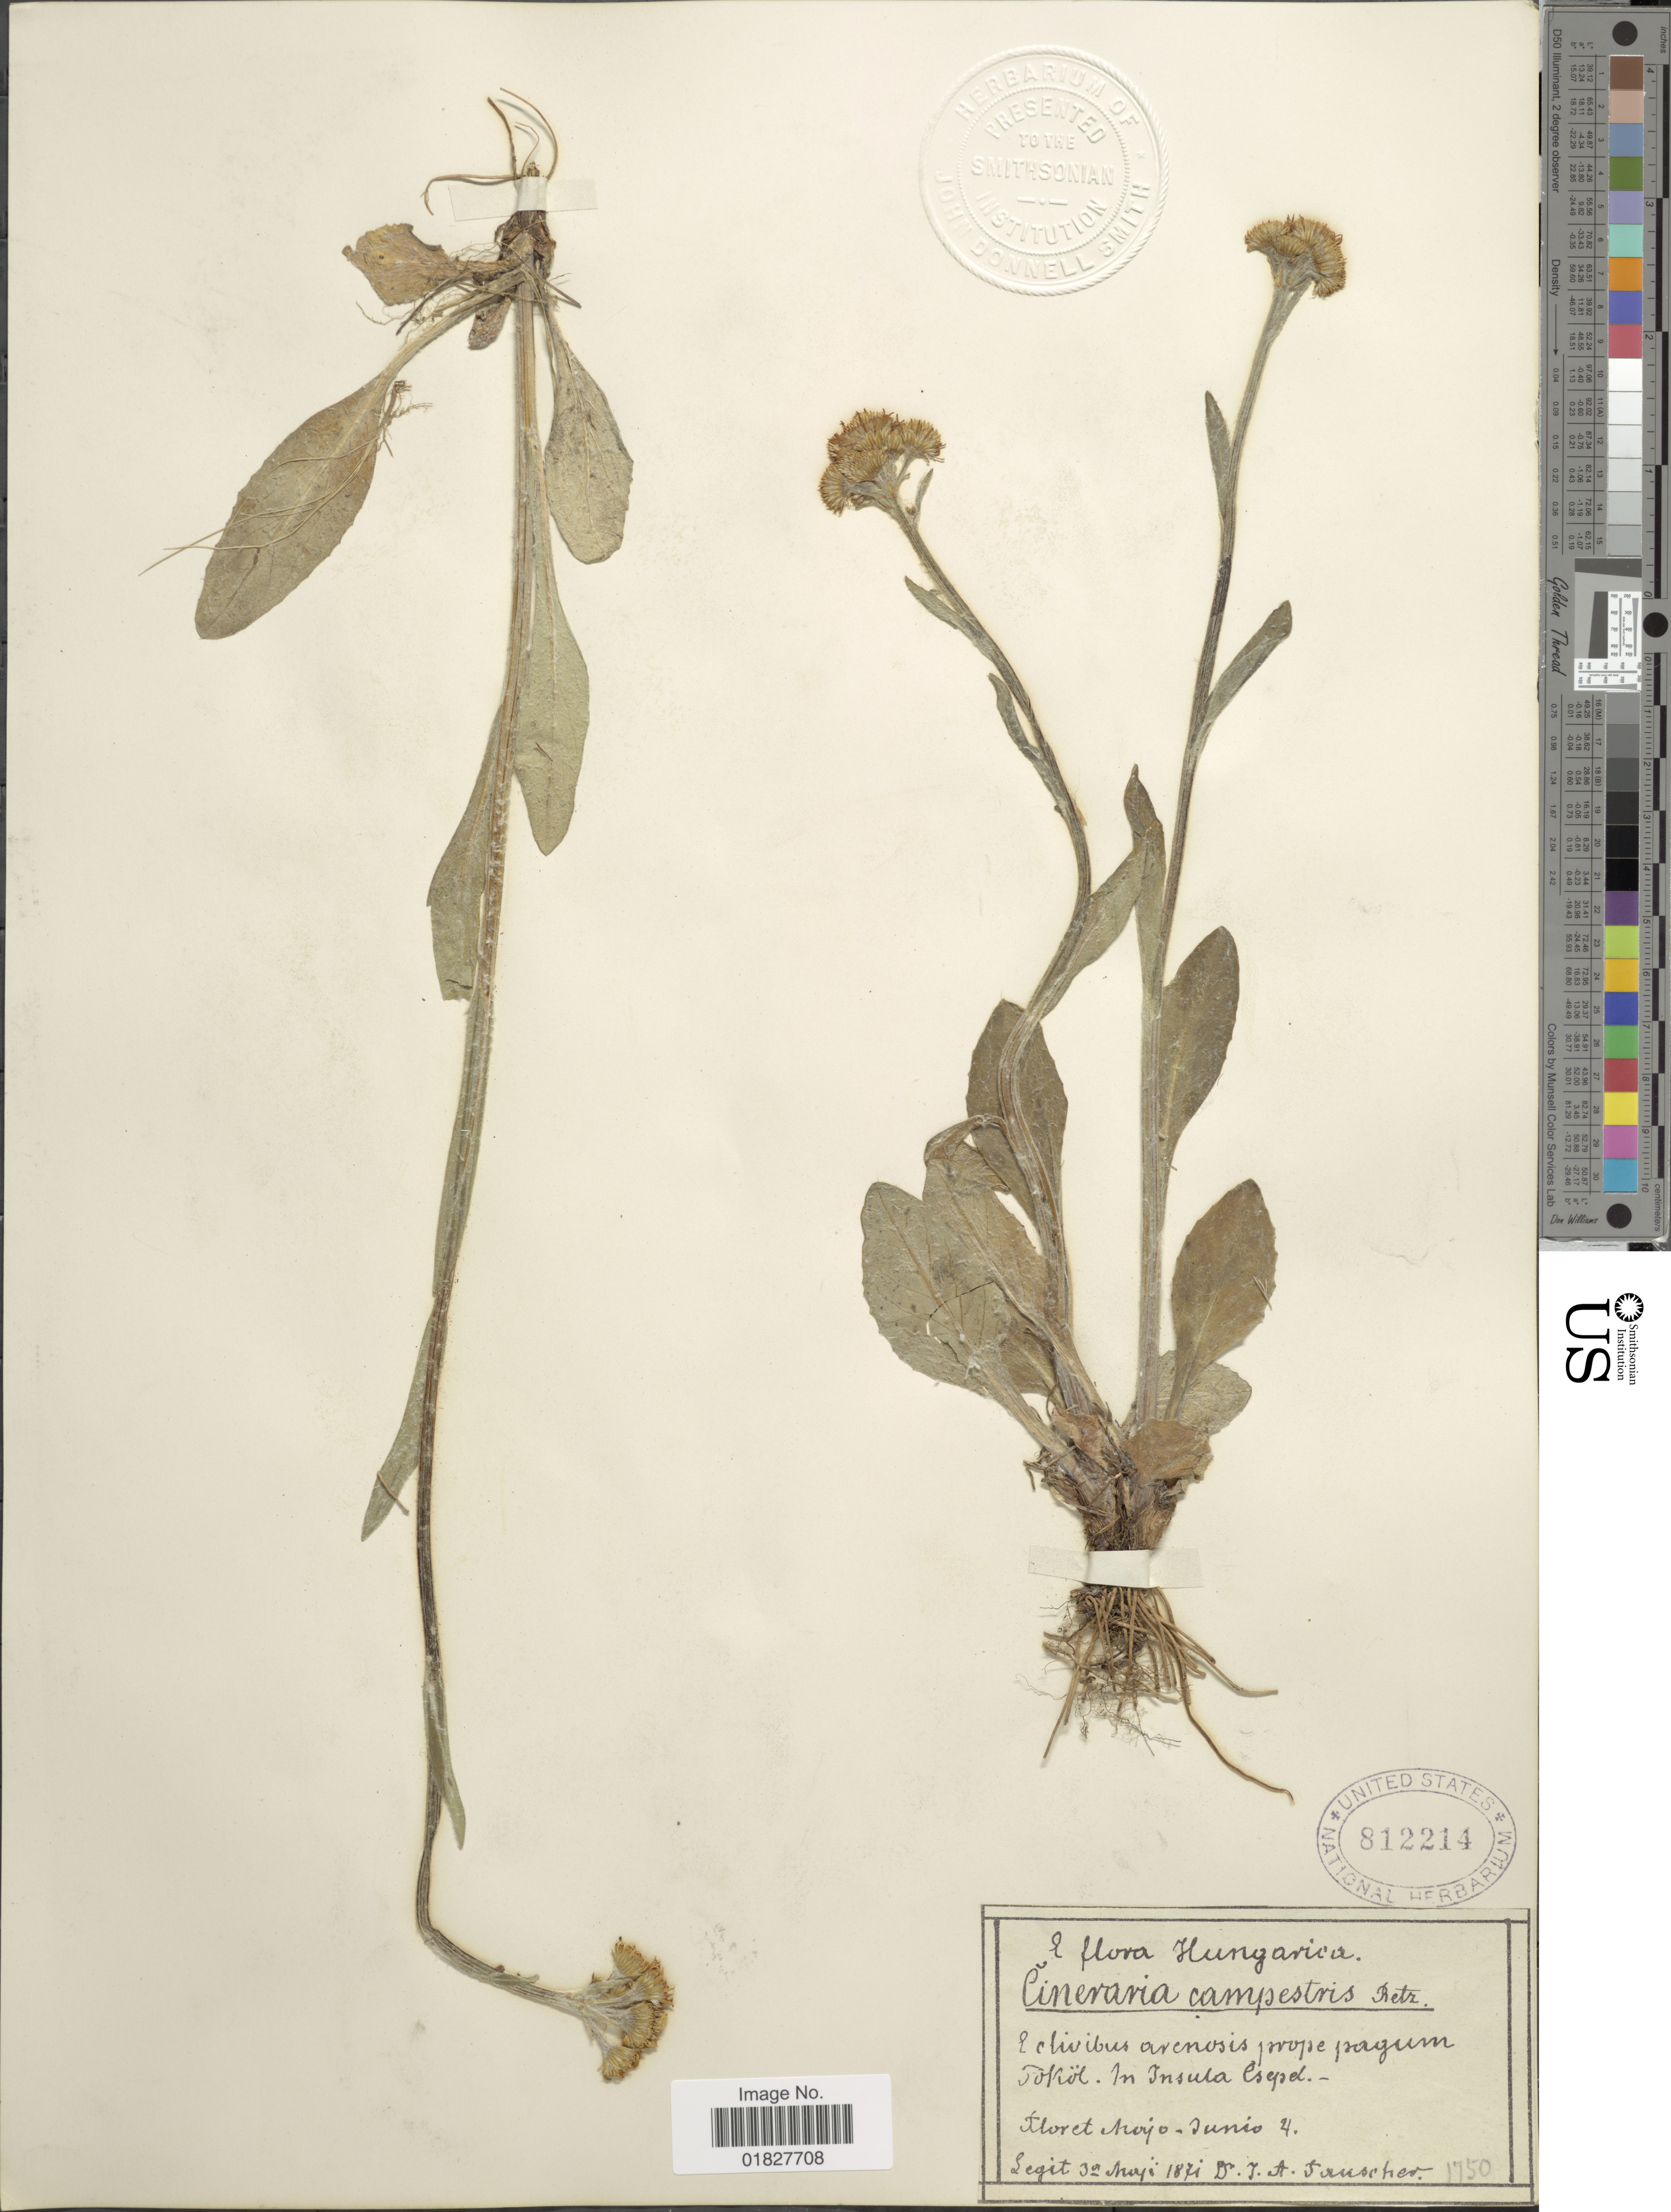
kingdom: Plantae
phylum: Tracheophyta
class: Magnoliopsida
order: Asterales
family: Asteraceae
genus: Cineraria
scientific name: Cineraria campestris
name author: Retz.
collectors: G. Tauscher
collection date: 1871-05-30/1871-06-04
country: Hungary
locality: Prope pagum Tokol [interpreted], in Insula Csepel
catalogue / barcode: US 812214